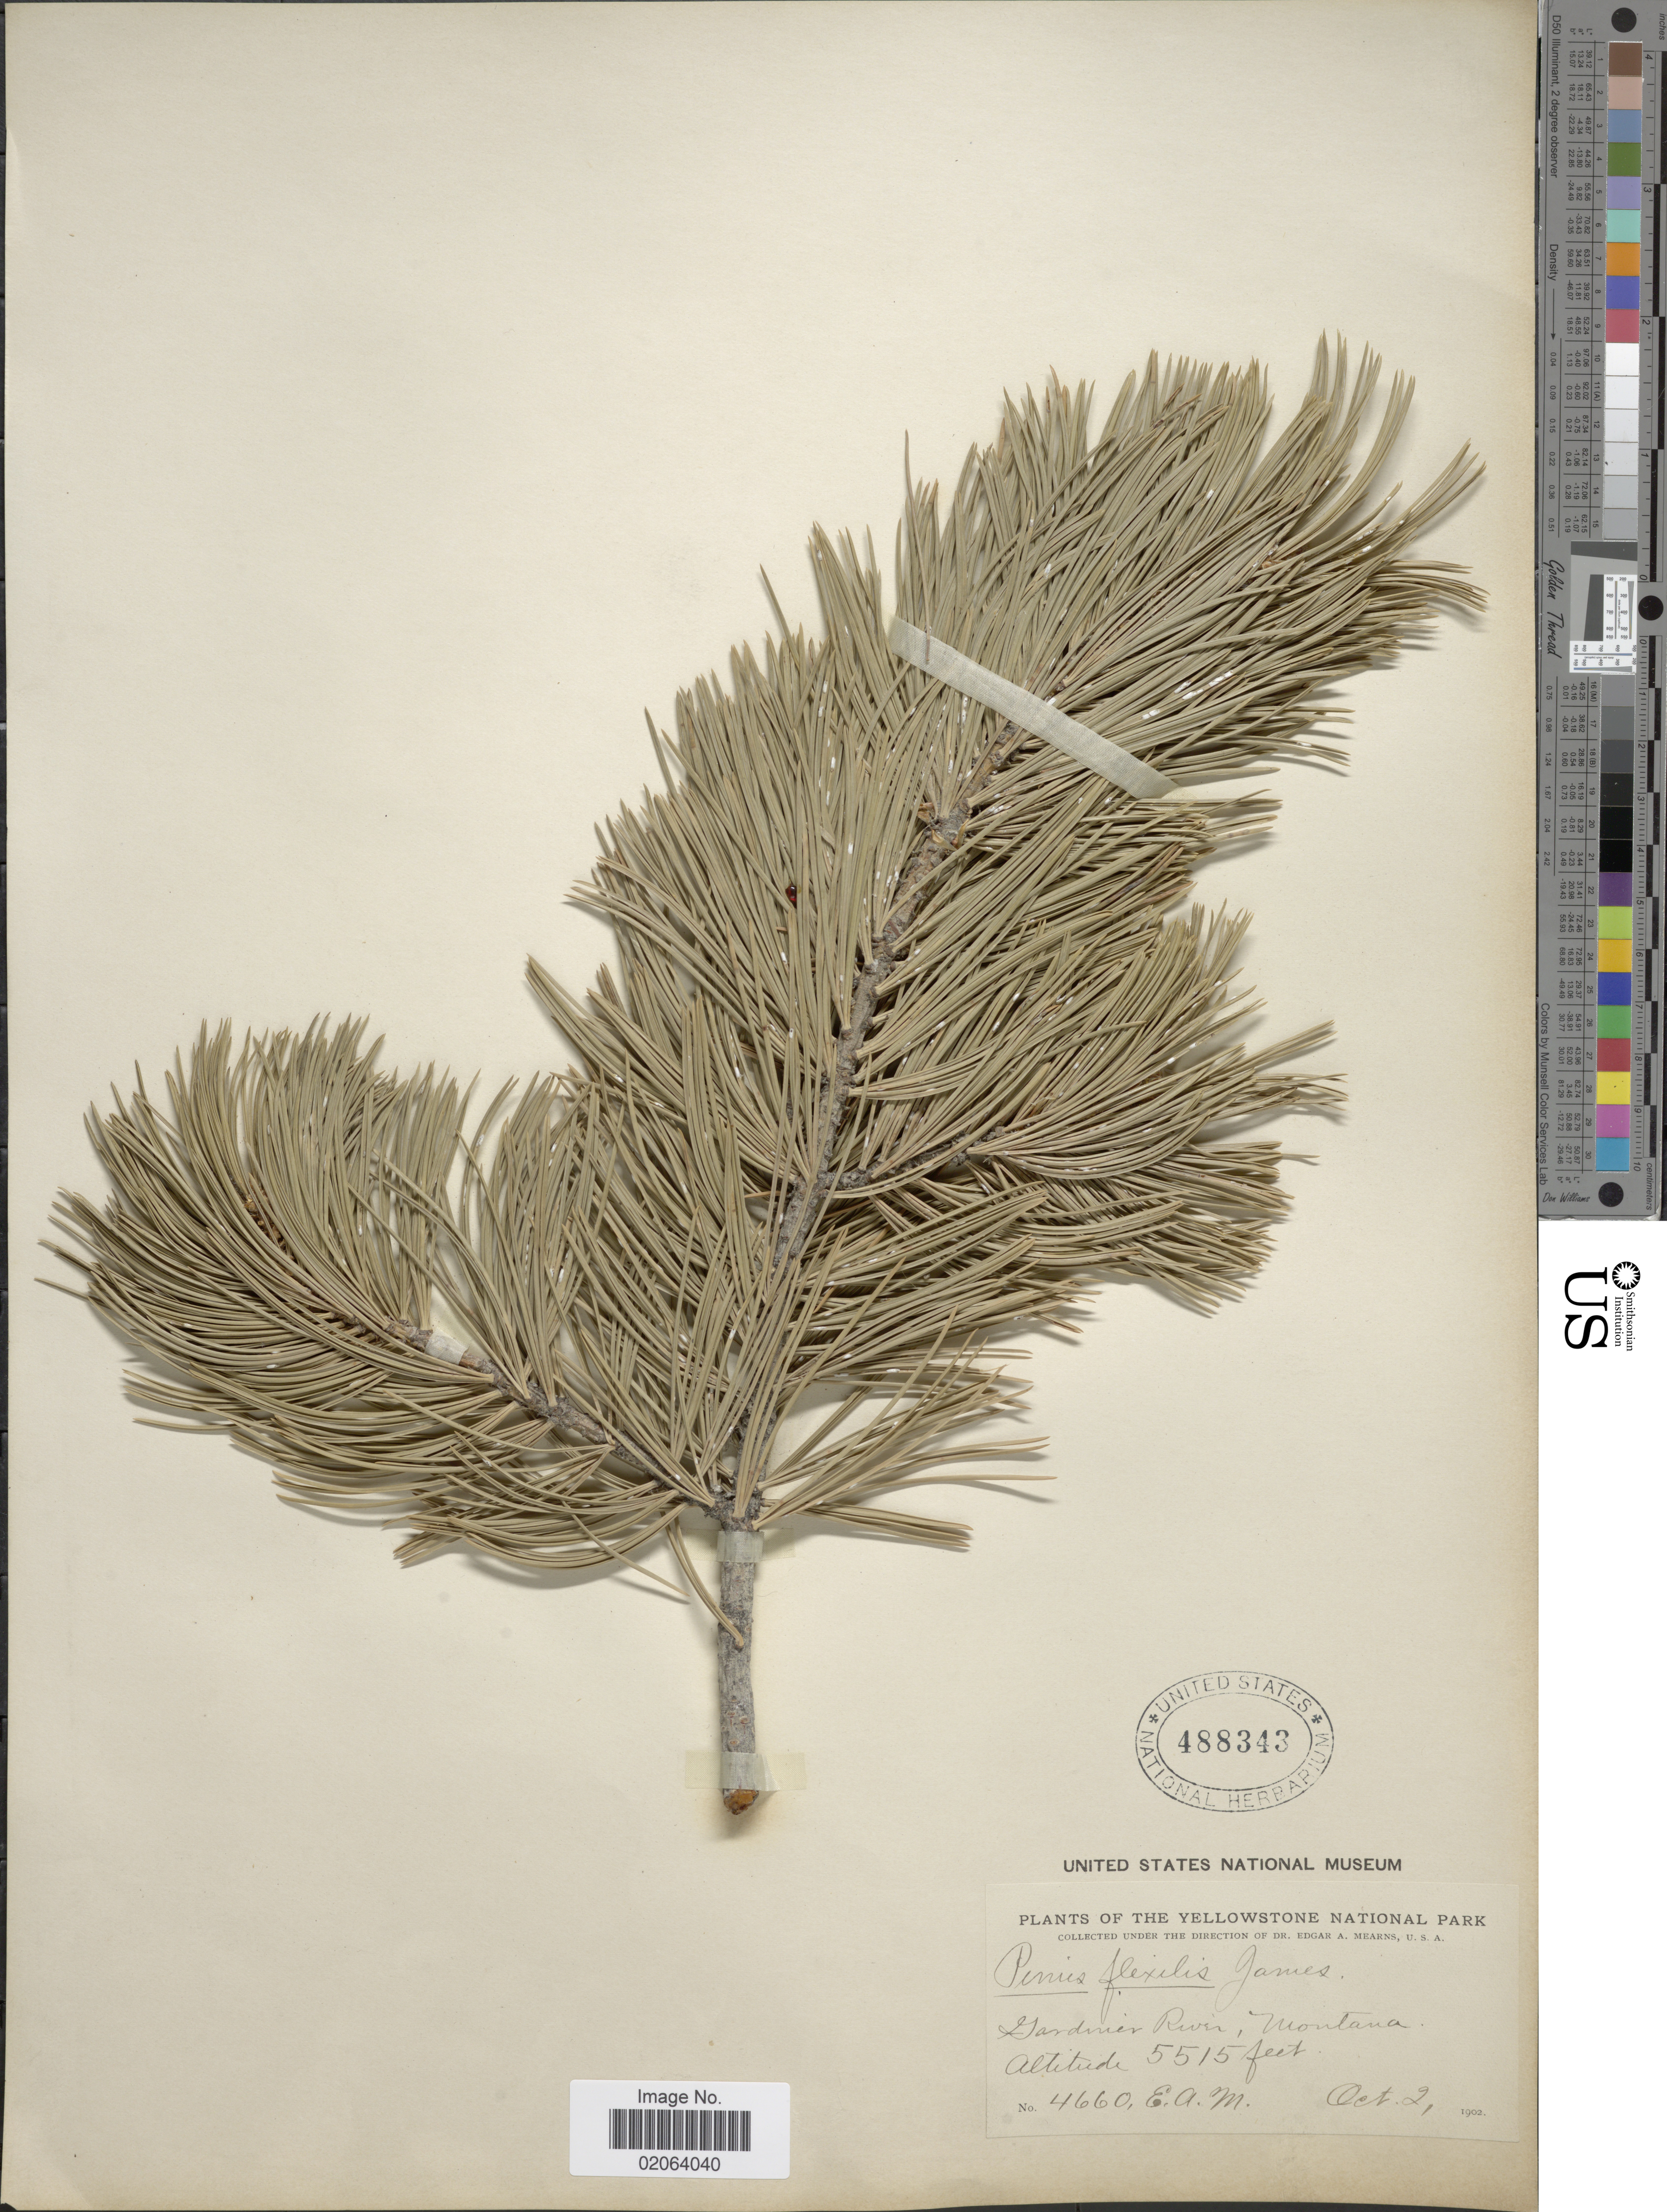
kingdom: Plantae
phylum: Tracheophyta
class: Pinopsida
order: Pinales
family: Pinaceae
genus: Pinus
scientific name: Pinus flexilis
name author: E. James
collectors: E. A. Mearns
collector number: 4660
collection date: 1902-10-02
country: United States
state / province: Montana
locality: Yellowstone National Park. Gardiner River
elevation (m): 1681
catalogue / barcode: US 488343